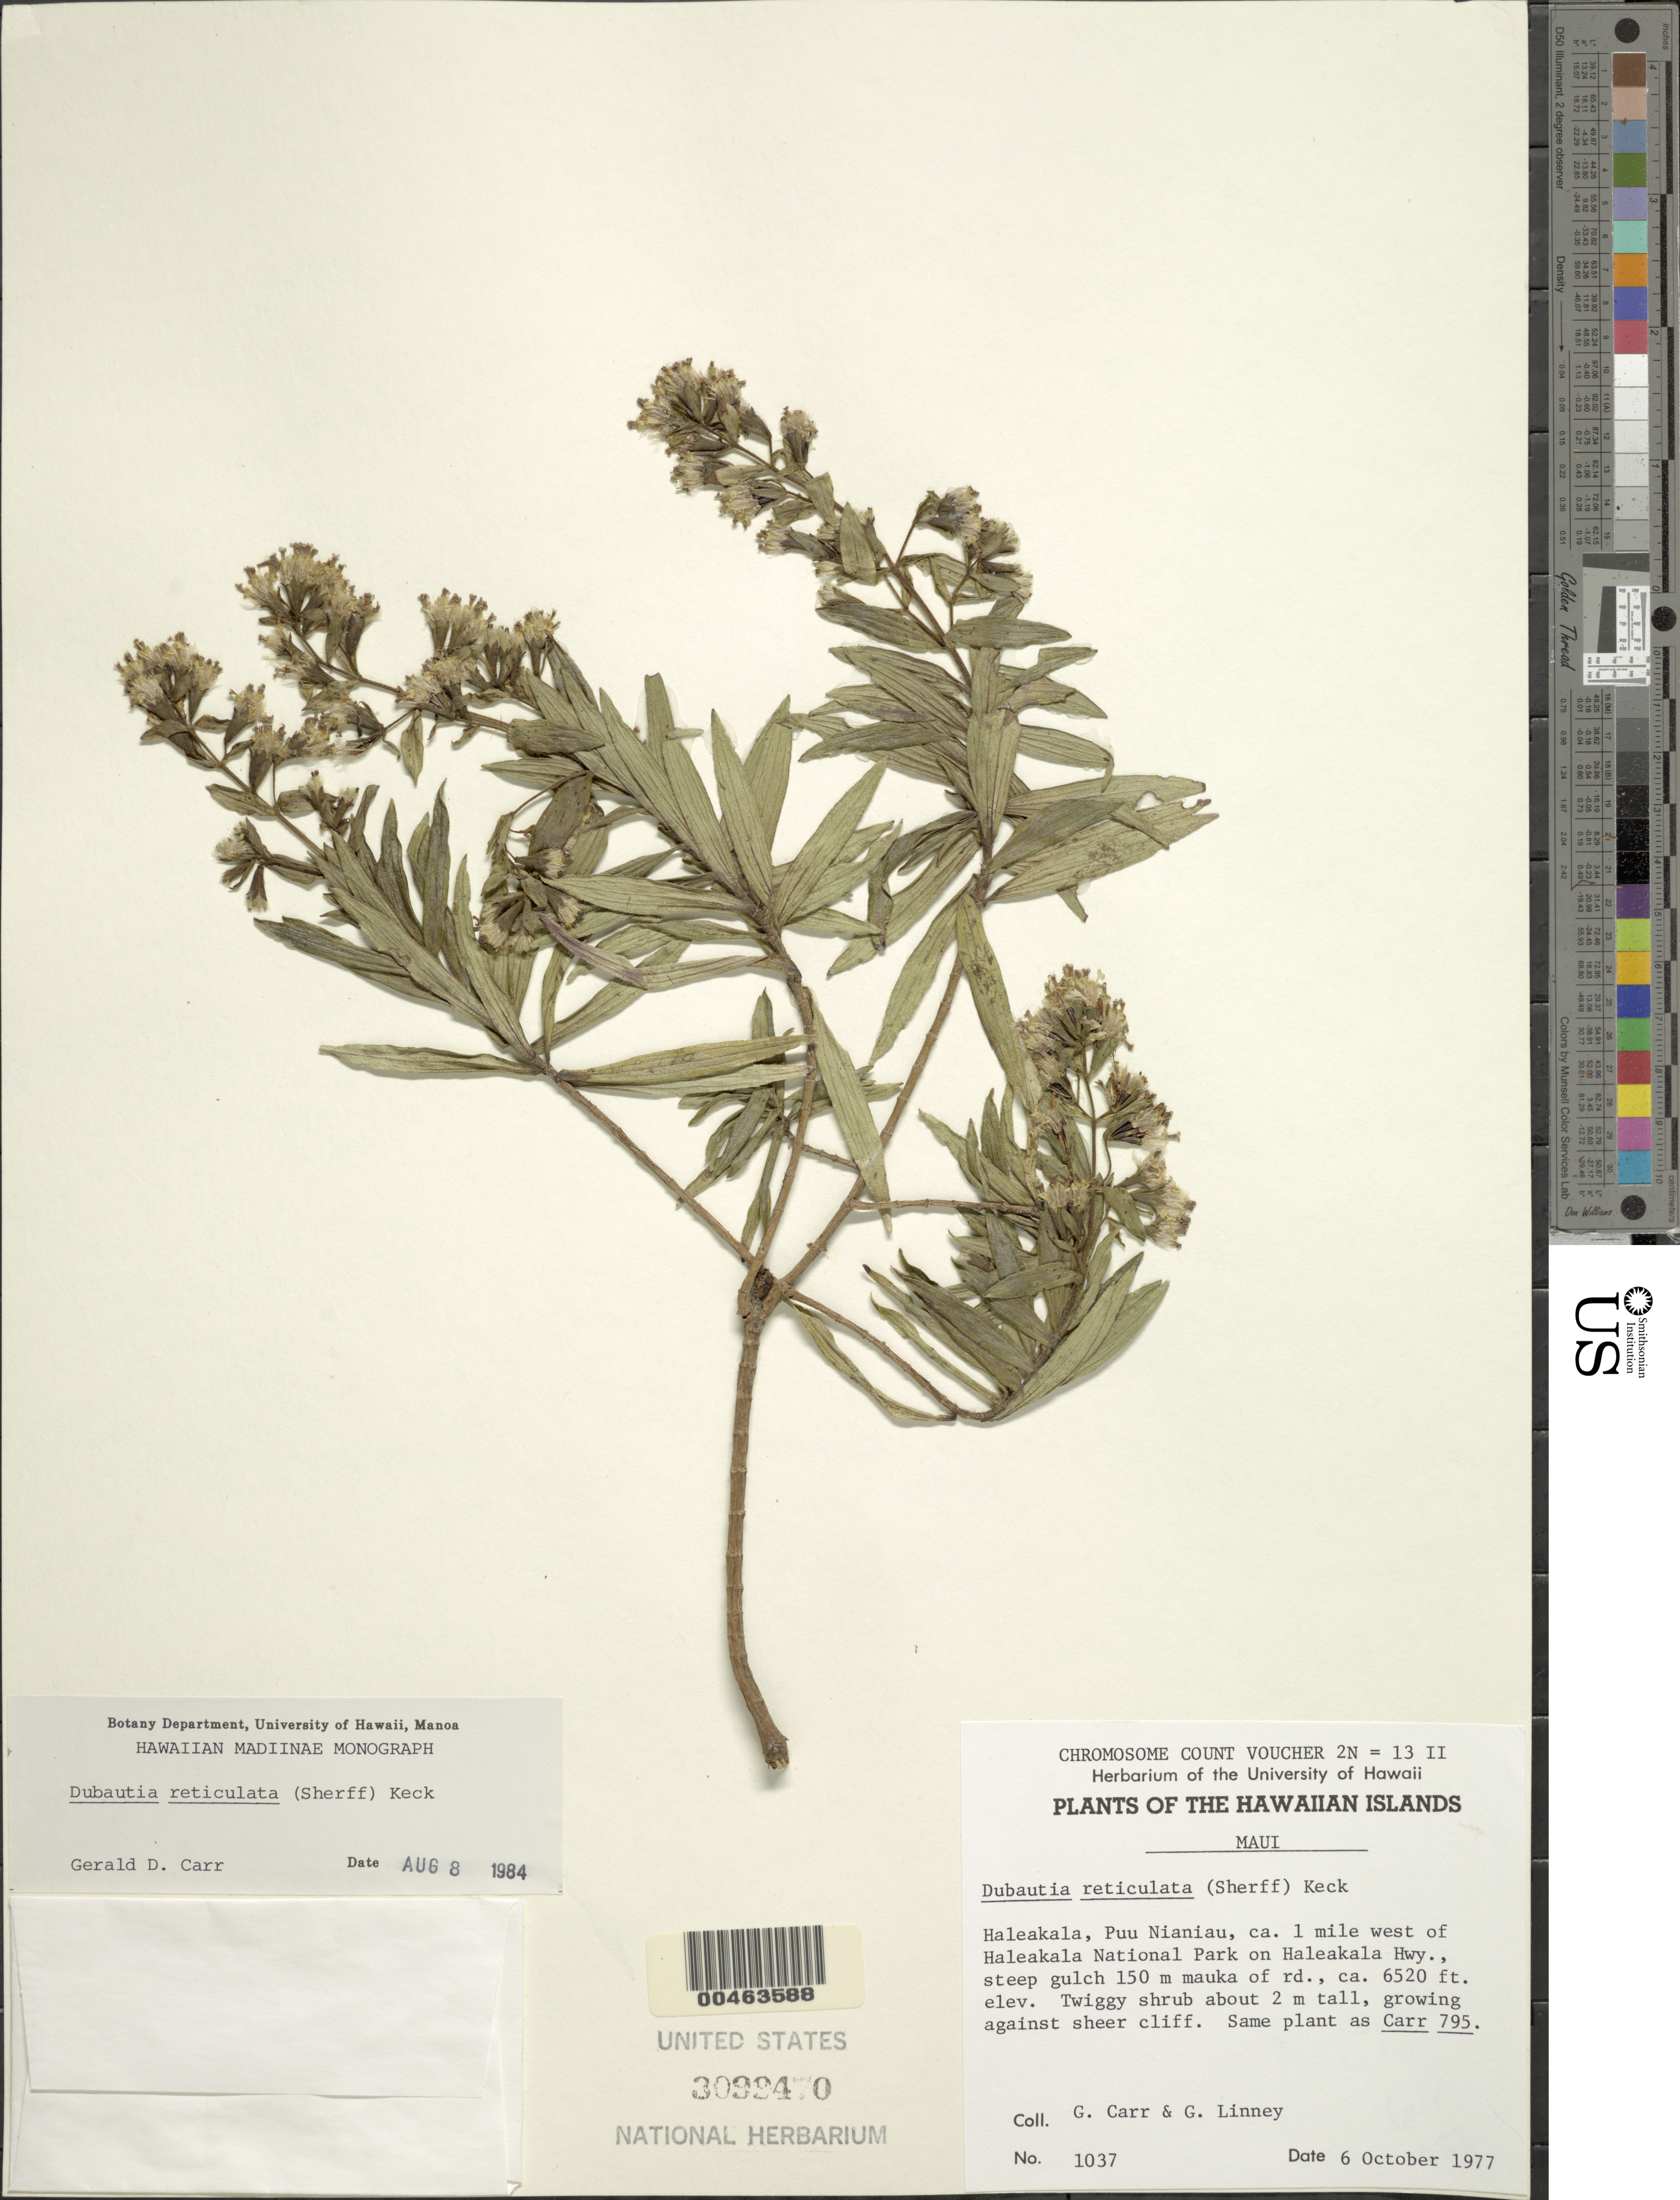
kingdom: Plantae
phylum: Tracheophyta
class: Magnoliopsida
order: Asterales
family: Asteraceae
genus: Dubautia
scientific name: Dubautia reticulata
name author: (Sherff) D.D. Keck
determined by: Carr, G. D.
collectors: G. D. Carr & G. Linney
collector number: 1037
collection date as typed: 6 Oct 1977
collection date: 1977-10-06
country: United States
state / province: Hawaii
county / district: Maui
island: Maui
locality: Haleakala, Puu Nianiau, ca. 1 mile west of Haleakala National Park on Haleakala Hwy., steep gulch 150 m mauka of rd.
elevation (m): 1987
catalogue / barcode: US 3099470